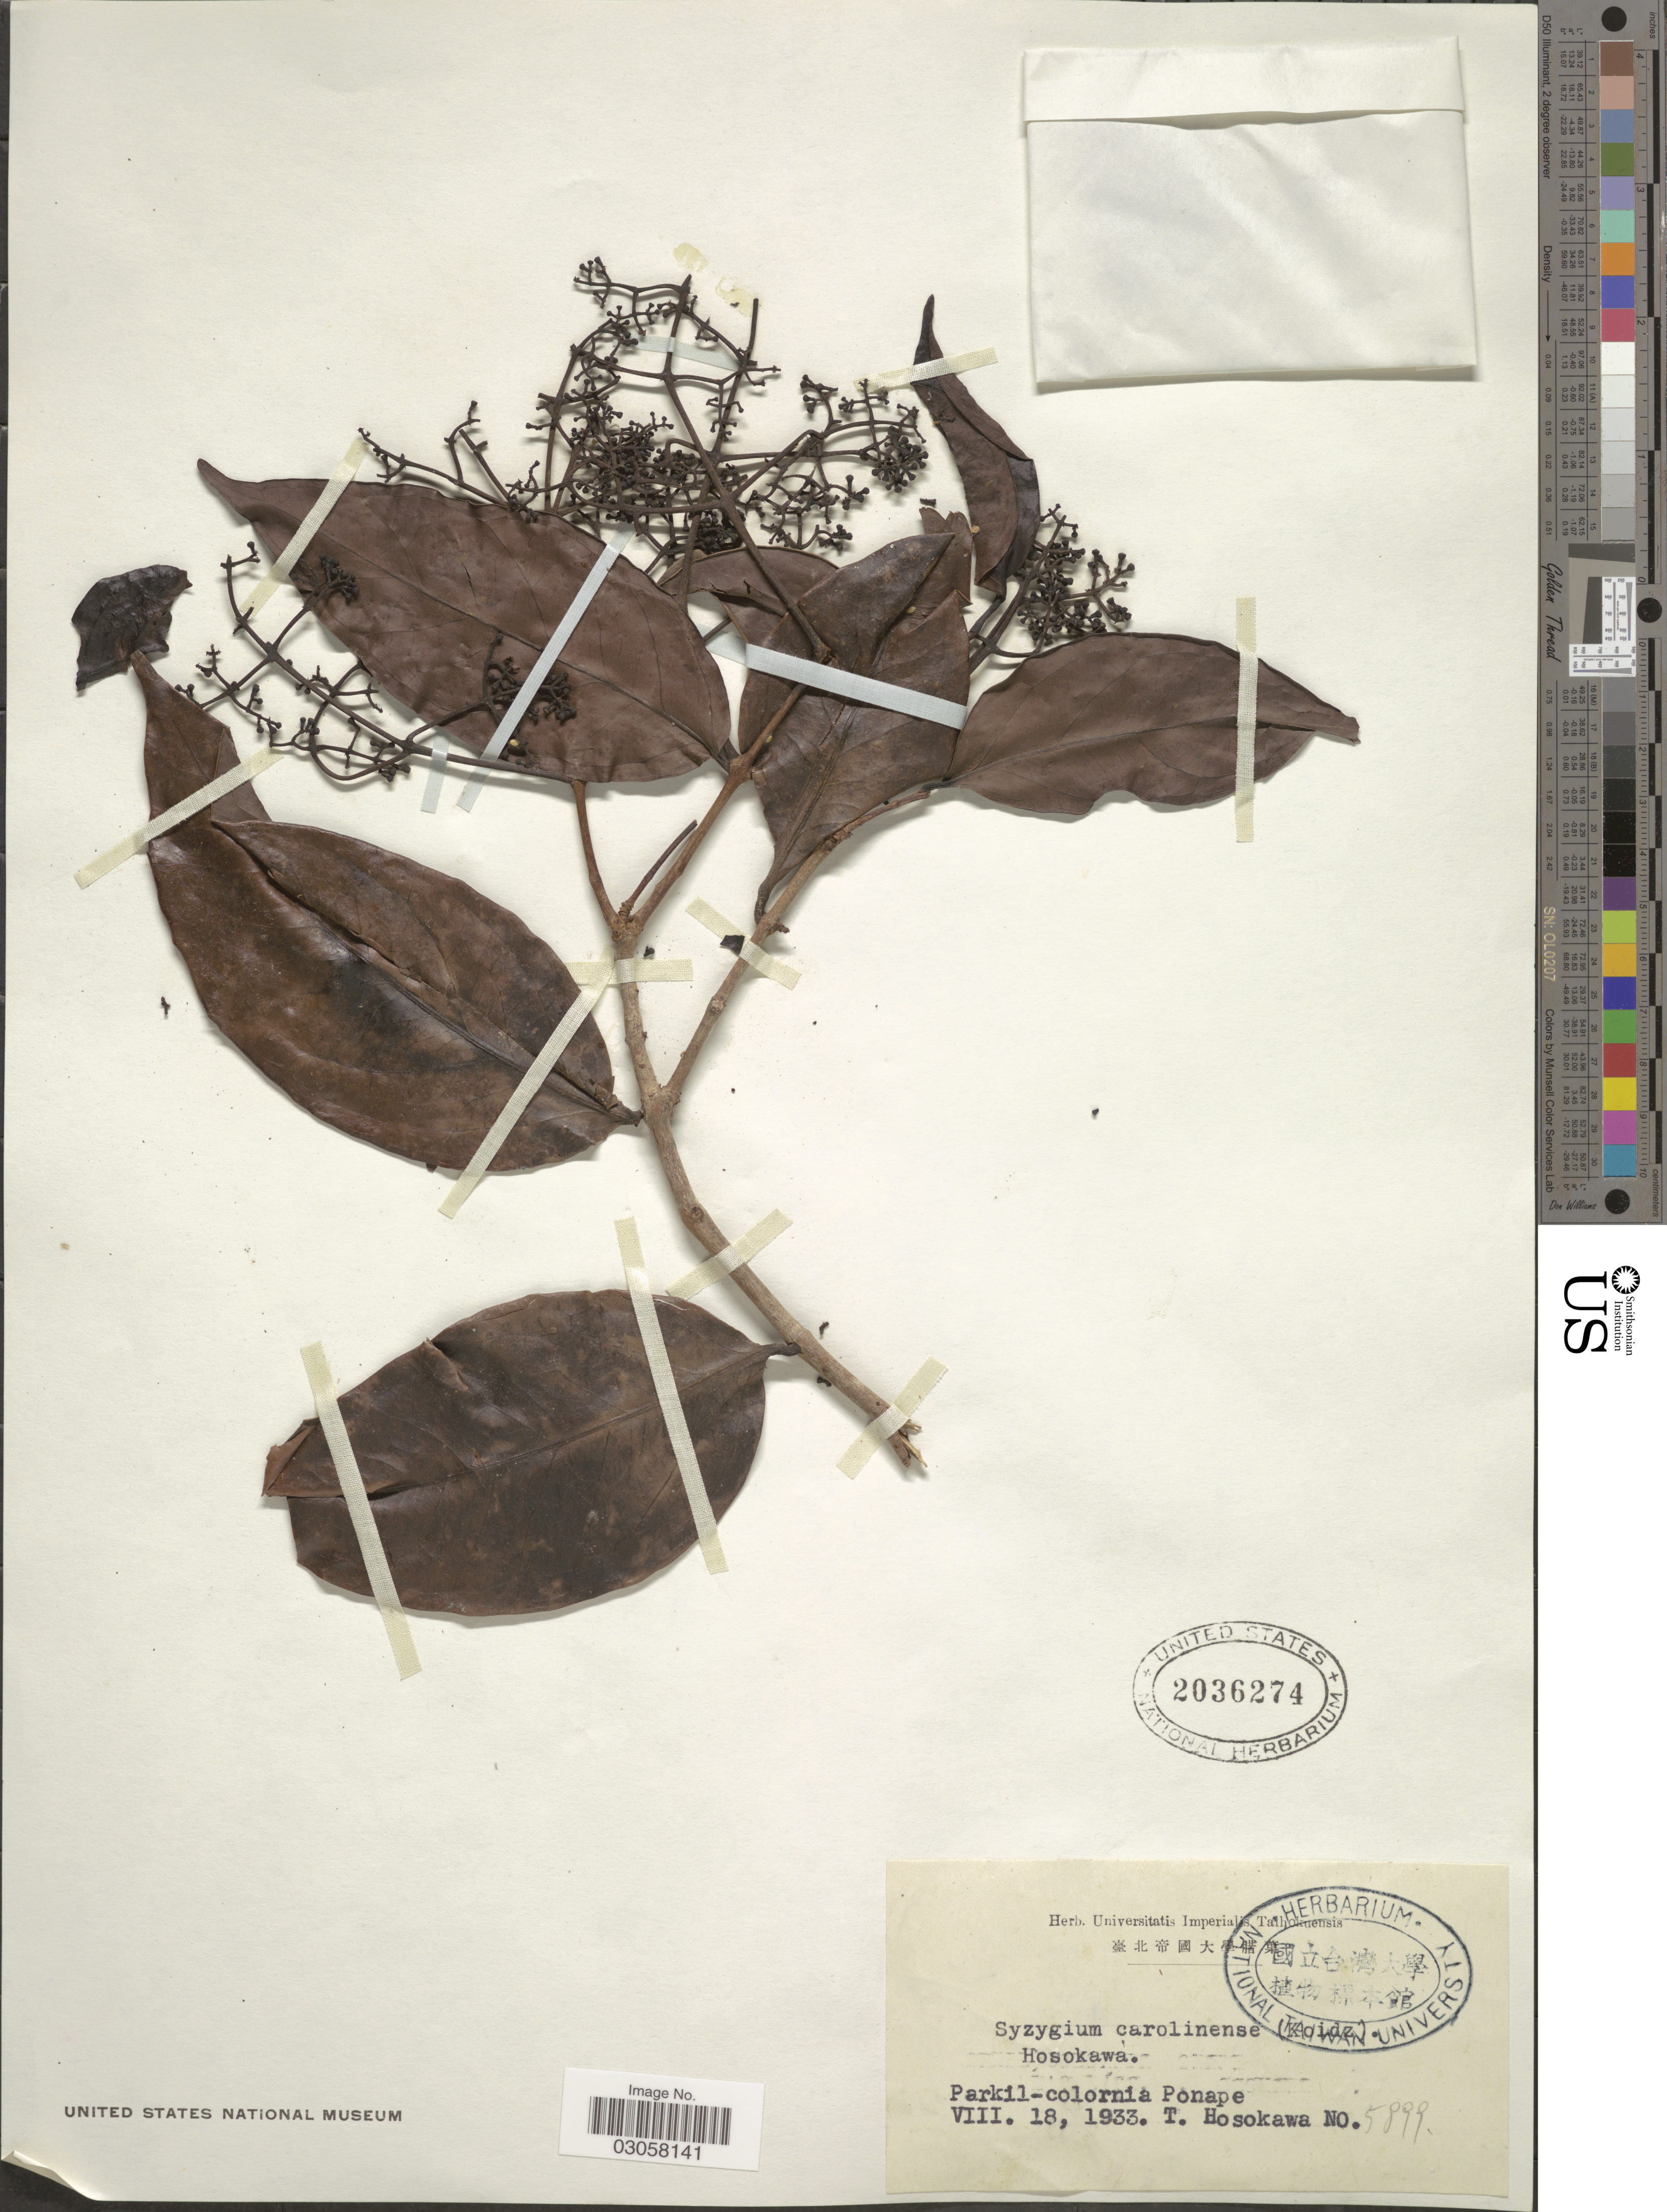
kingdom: Plantae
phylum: Tracheophyta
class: Magnoliopsida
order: Myrtales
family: Myrtaceae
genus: Syzygium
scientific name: Syzygium carolinense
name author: (Koidz.) Hosok.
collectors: T. Hosokawa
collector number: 5899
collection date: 1933-08-18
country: Micronesia, Federated States of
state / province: Pohnpei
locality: Parkil-colornia Ponape.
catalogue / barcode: US 2036274